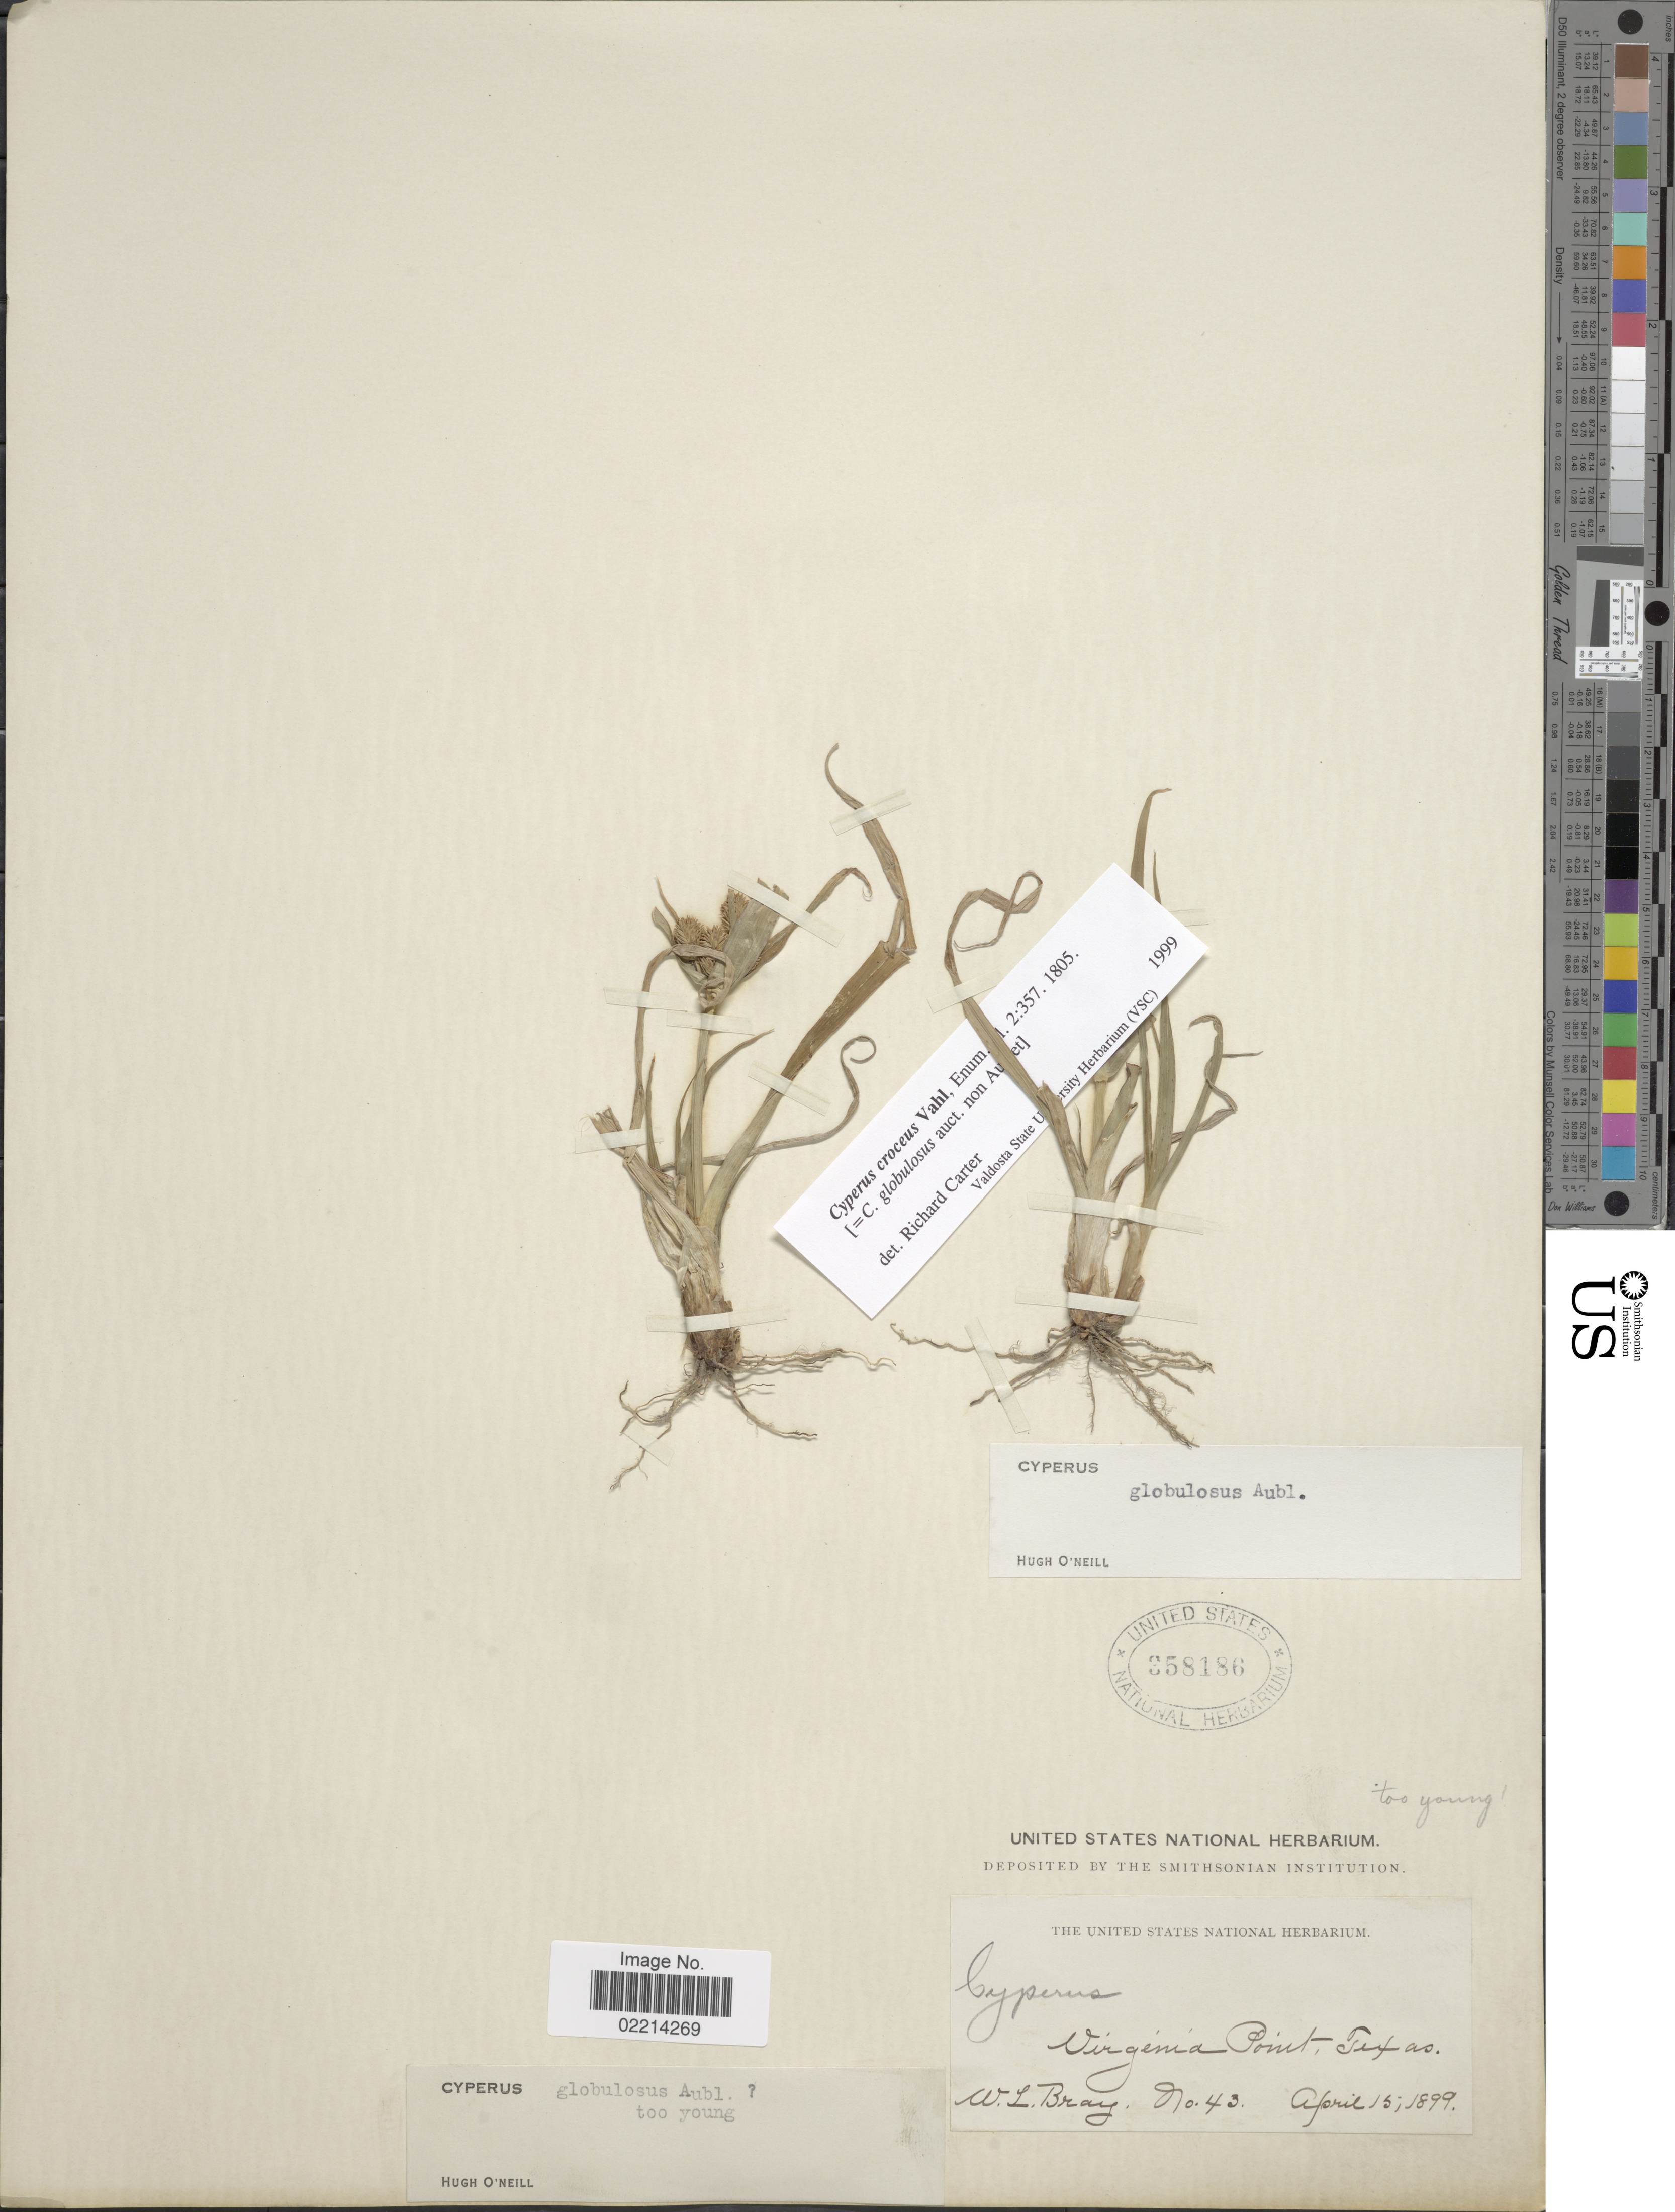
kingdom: Plantae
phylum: Tracheophyta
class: Liliopsida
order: Poales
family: Cyperaceae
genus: Cyperus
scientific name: Cyperus croceus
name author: Vahl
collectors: W. L. Bray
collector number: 43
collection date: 1899-04-15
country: United States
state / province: Texas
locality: Virginia Point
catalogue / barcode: US 358186